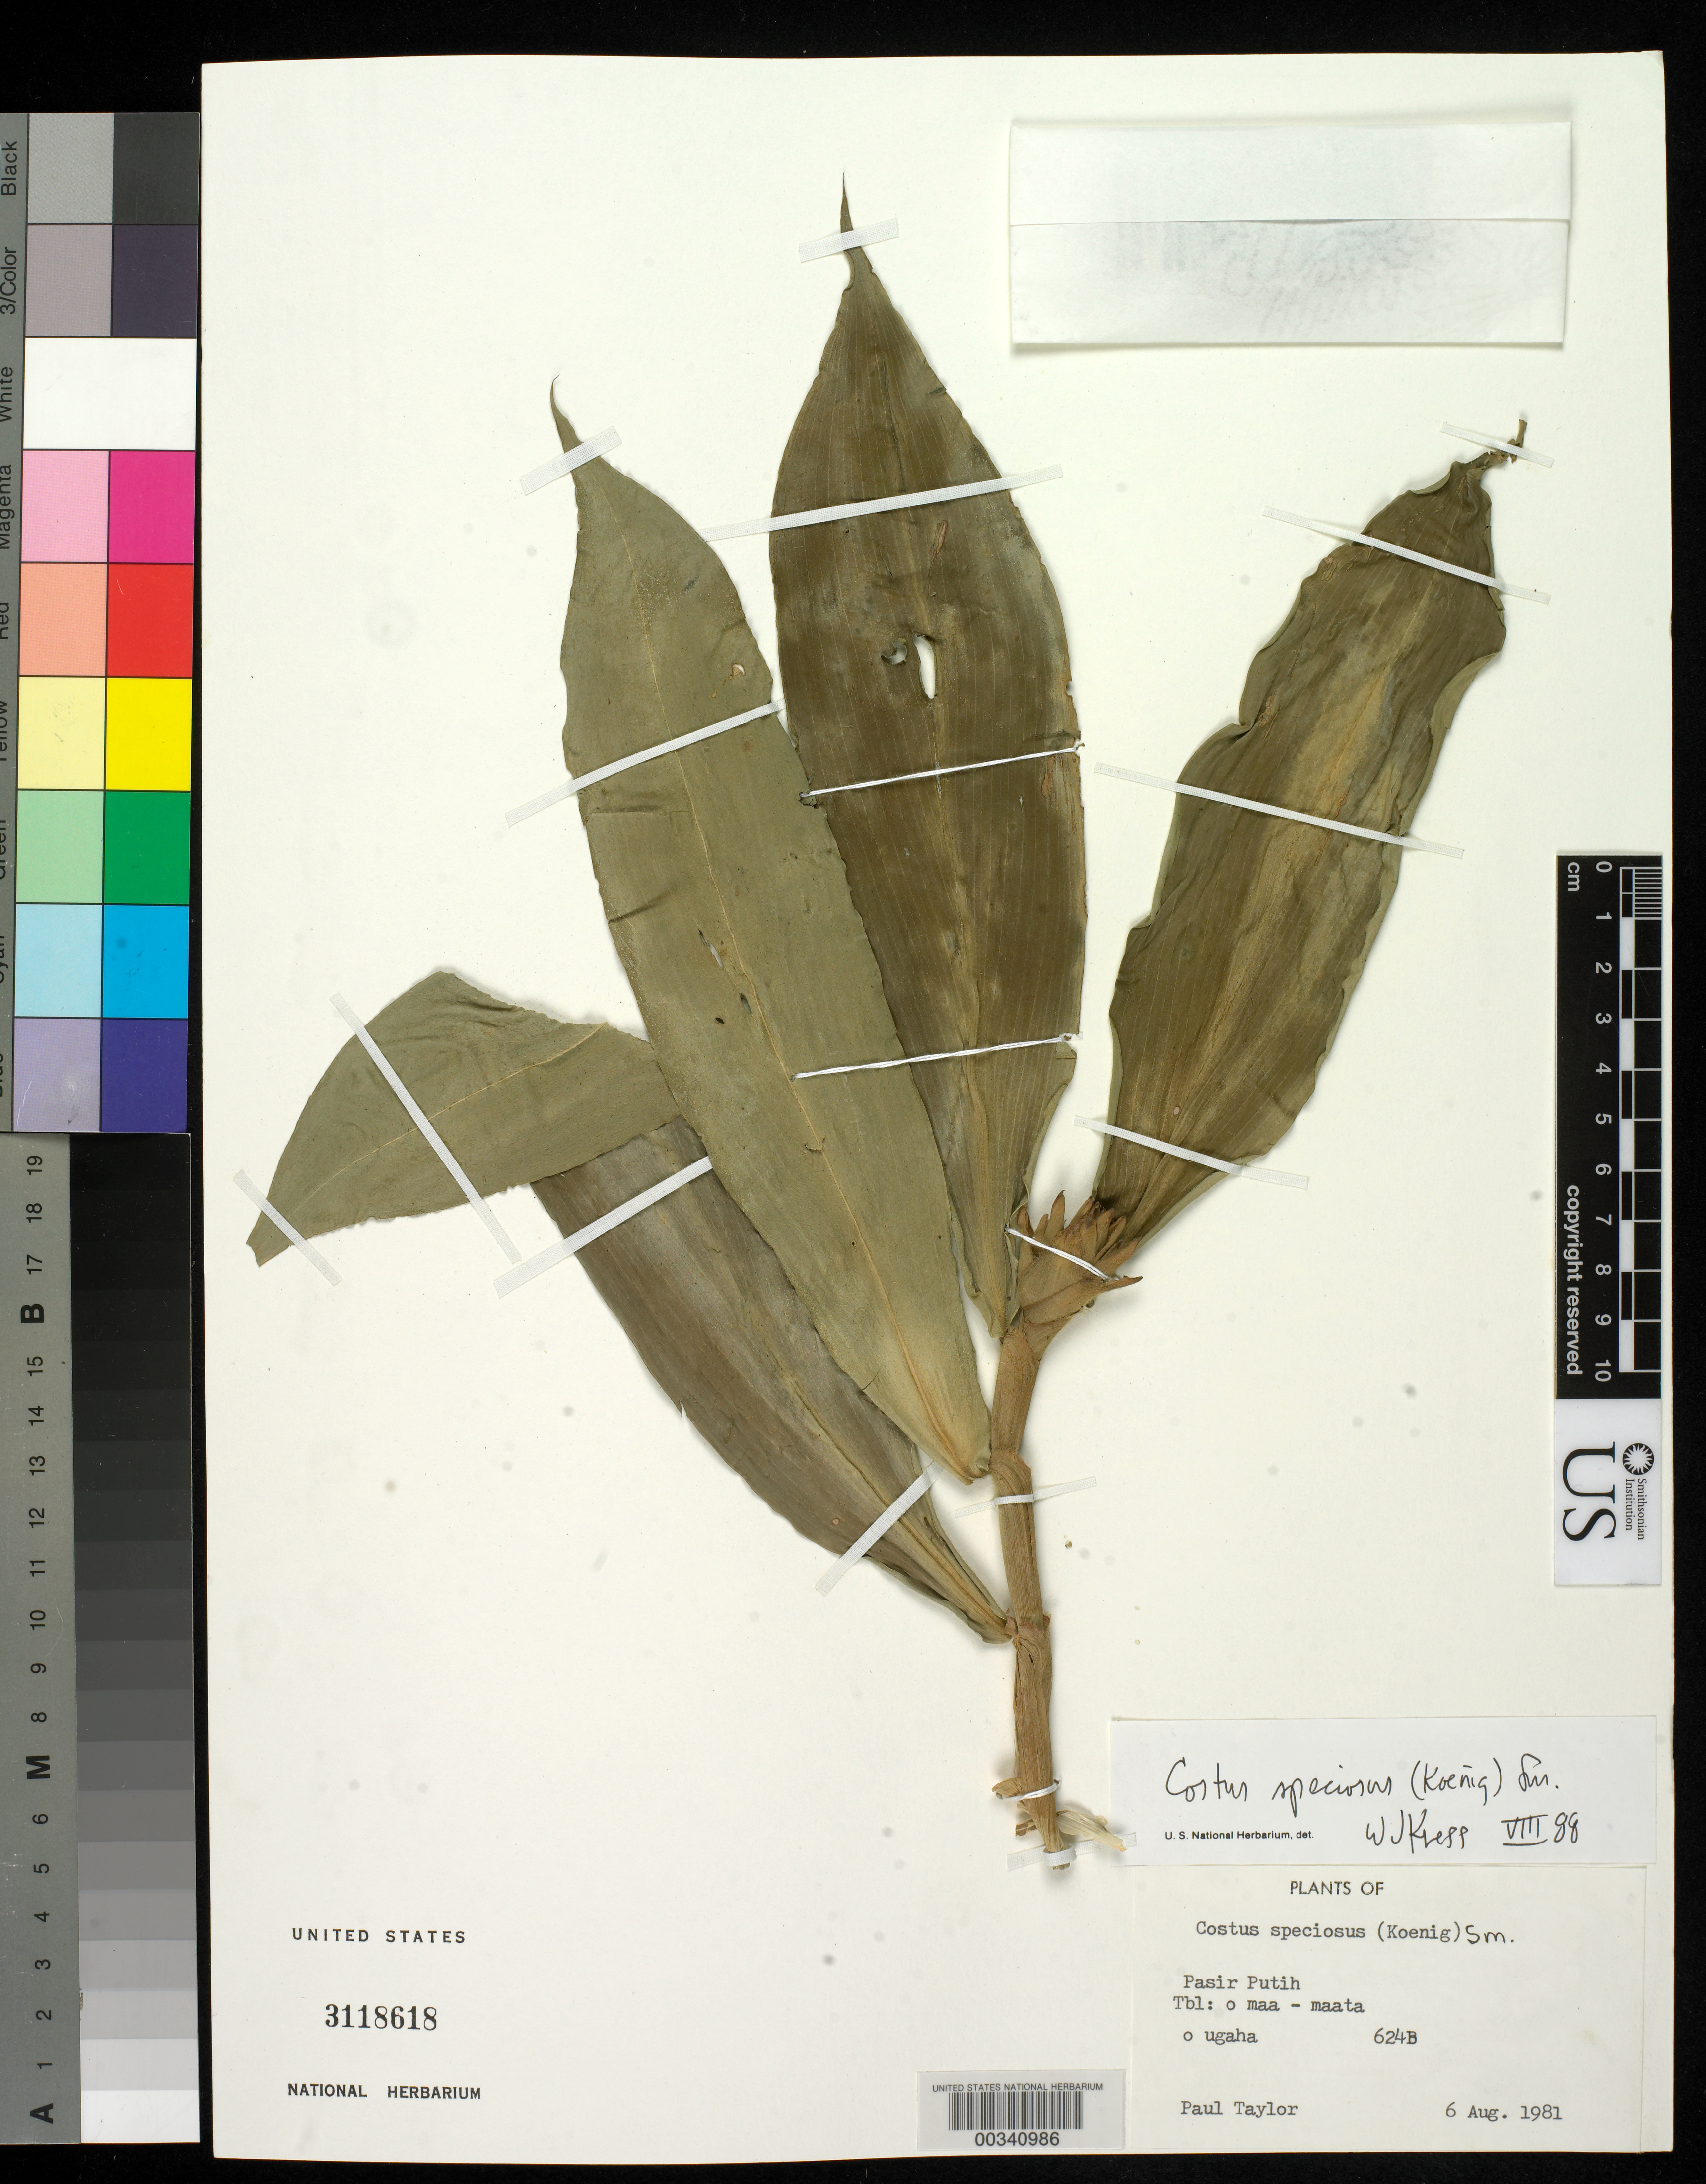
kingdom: Plantae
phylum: Tracheophyta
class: Liliopsida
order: Zingiberales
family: Costaceae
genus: Hellenia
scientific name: Hellenia speciosa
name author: (J. Koenig) S.R. Dutta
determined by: Wagner, W. L., (BOT), Smithsonian Institution - National Museum of Natural History (UNITED STATES)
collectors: P. G. Taylor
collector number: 624b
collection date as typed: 06 Aug 1981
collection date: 1981-08-06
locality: Plants of , pasir putih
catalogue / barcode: US 3118618